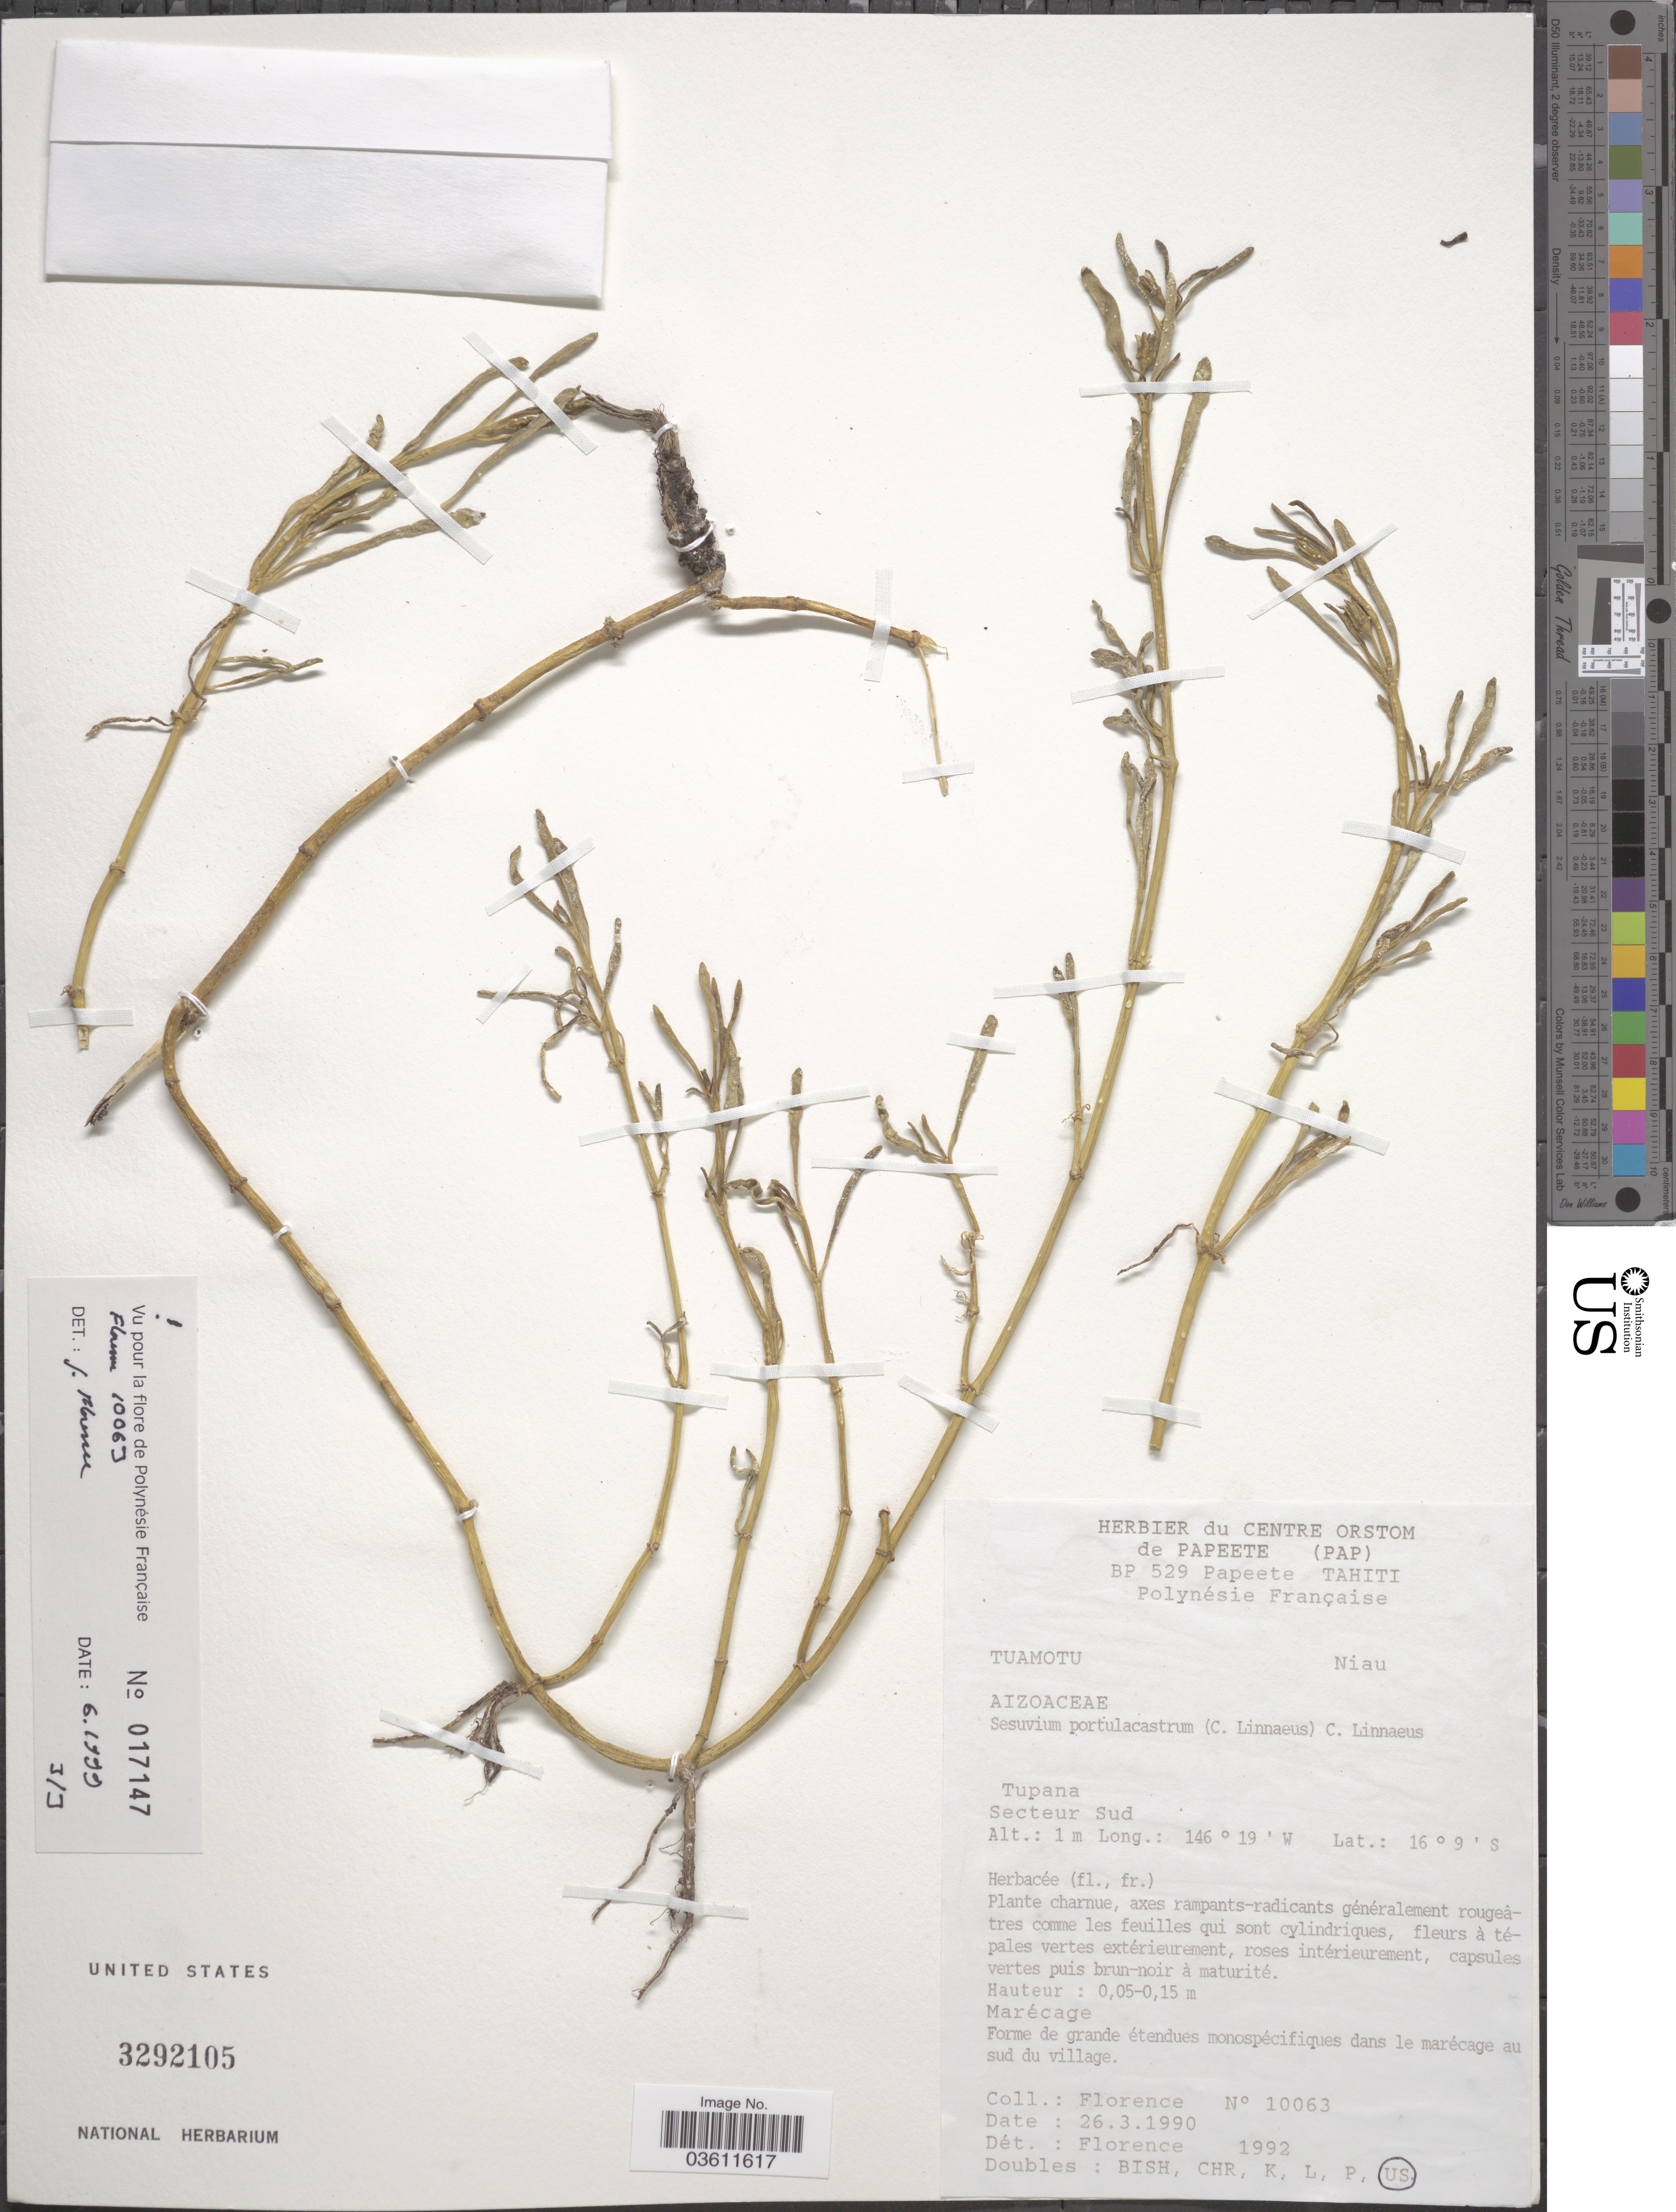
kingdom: Plantae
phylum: Tracheophyta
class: Magnoliopsida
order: Caryophyllales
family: Aizoaceae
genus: Sesuvium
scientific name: Sesuvium portulacastrum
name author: (L.) L.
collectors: -. Florence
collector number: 10063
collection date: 1990-03-26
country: French Polynesia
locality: Tuamotu Niau. Tupana. Secteur Sud.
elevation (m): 1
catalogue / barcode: US 3292105